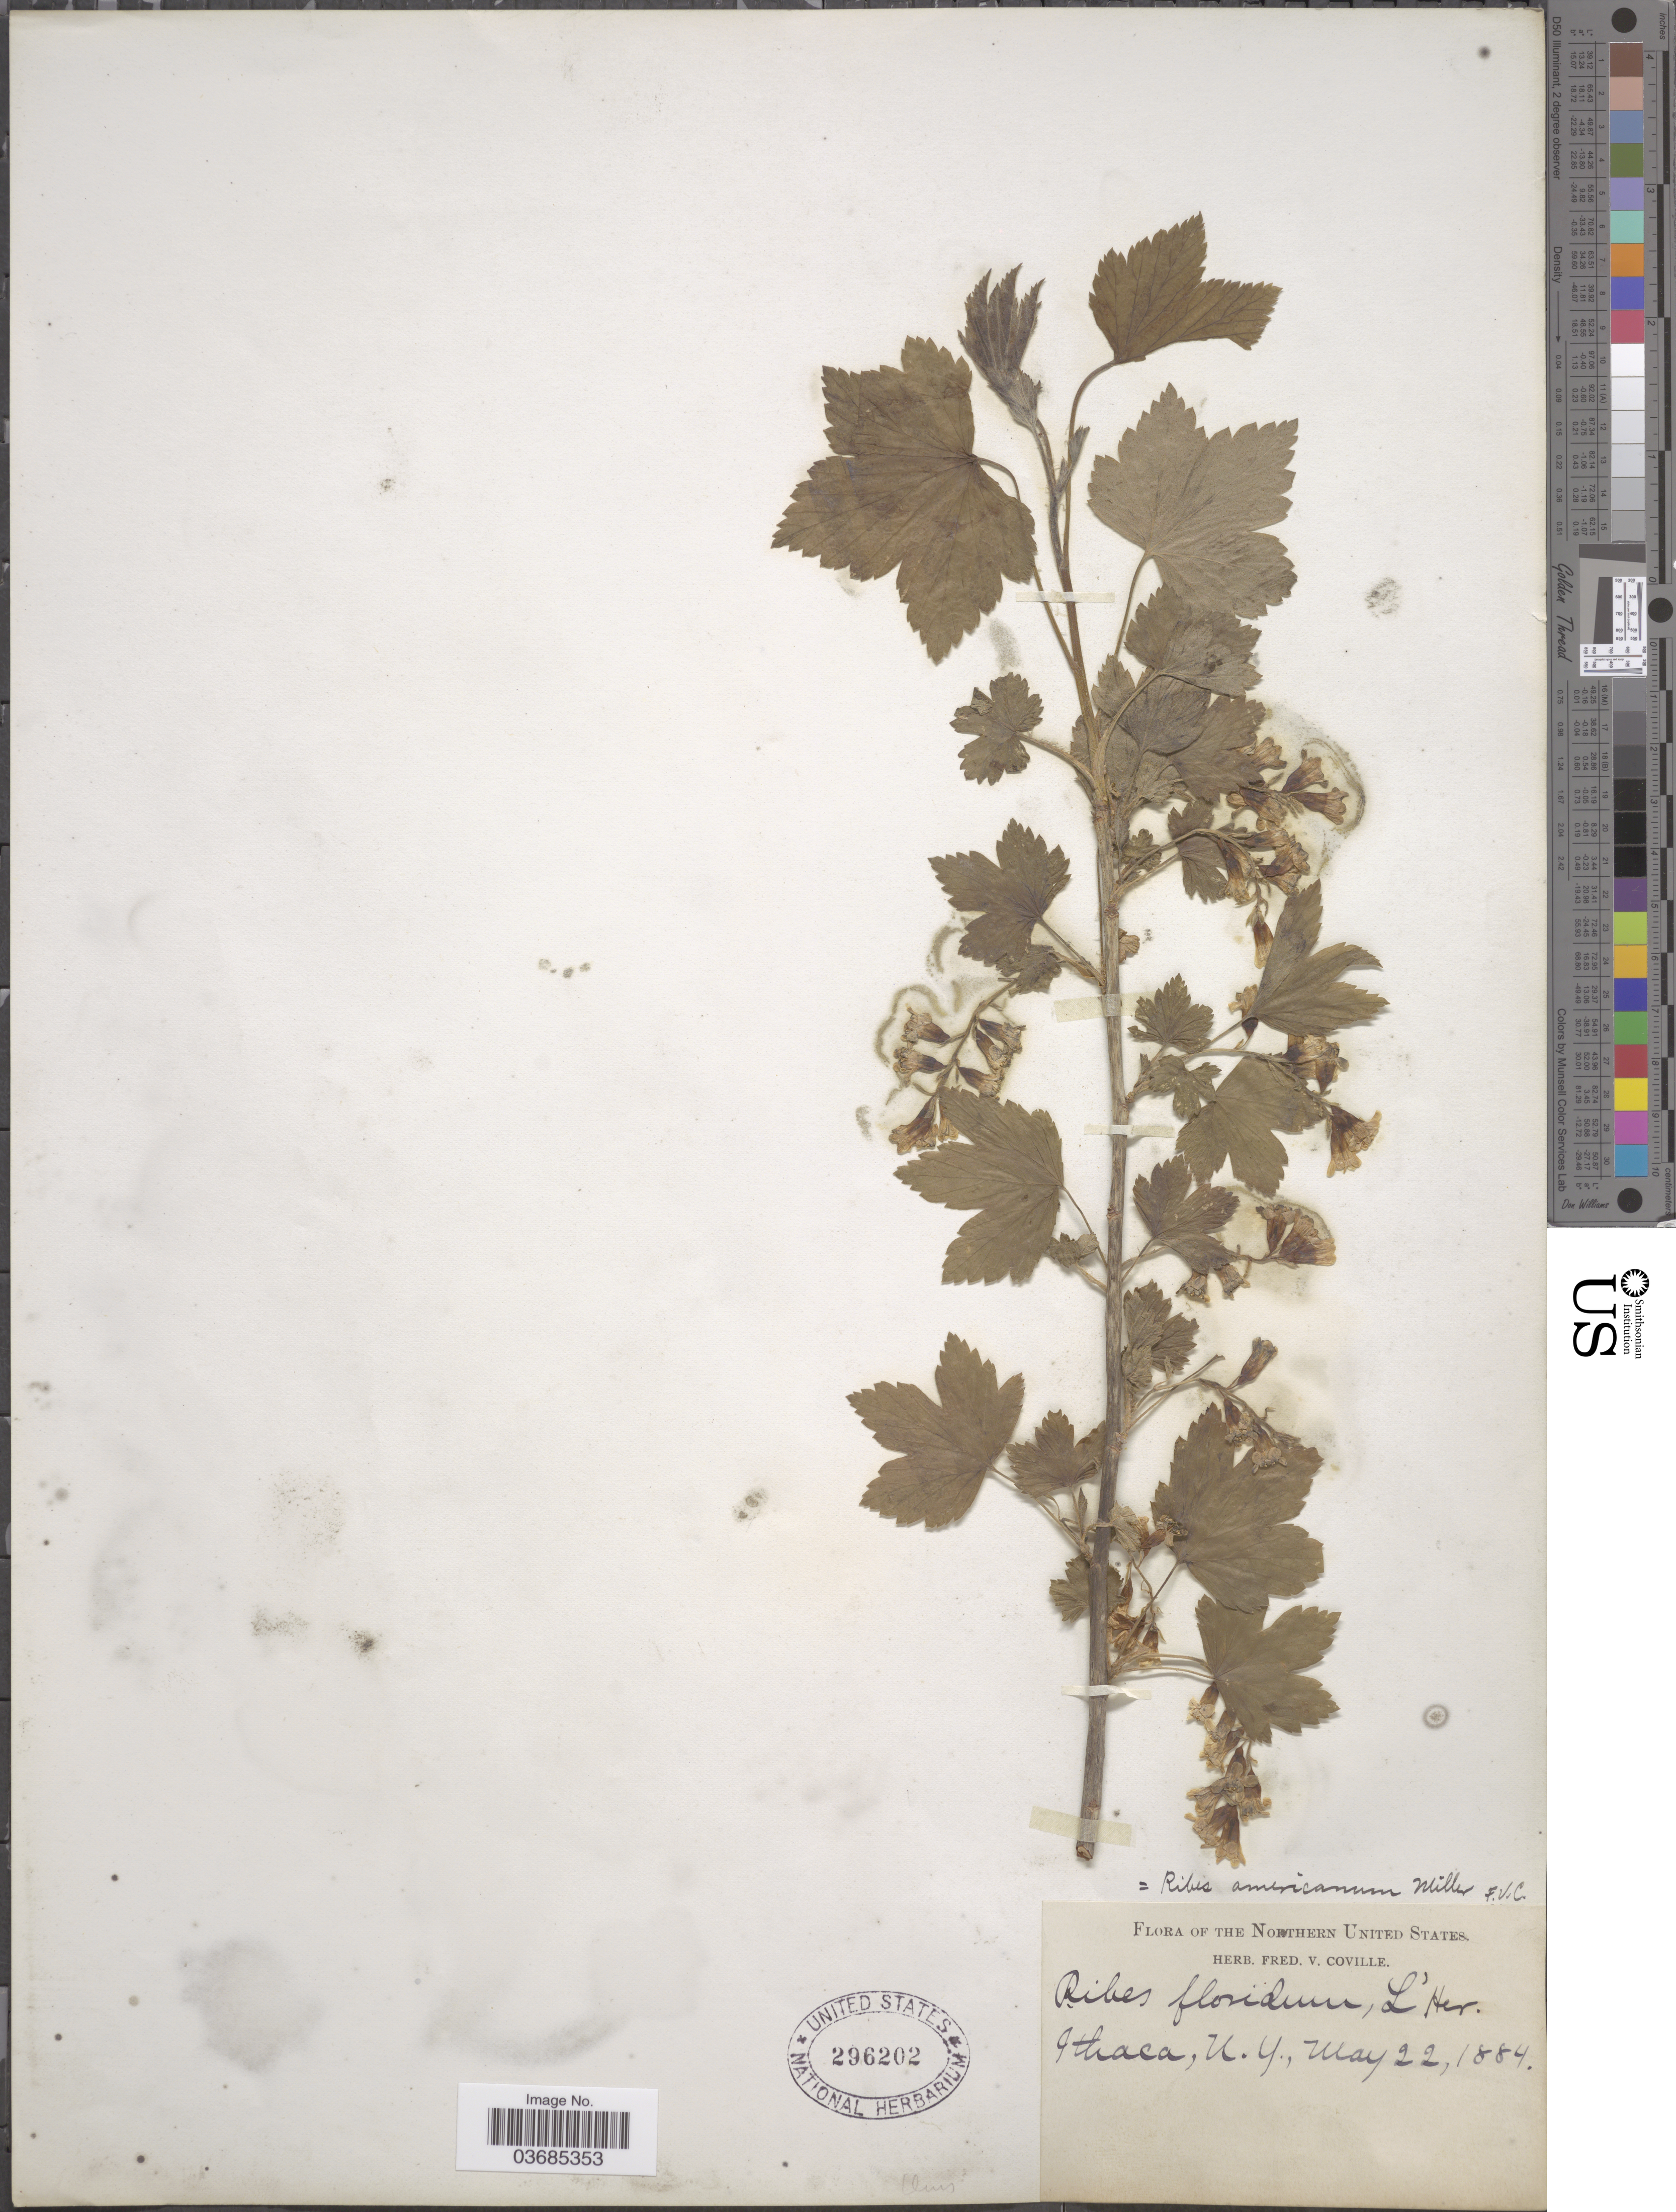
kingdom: Plantae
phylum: Tracheophyta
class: Magnoliopsida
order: Saxifragales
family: Grossulariaceae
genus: Ribes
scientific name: Ribes americanum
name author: Mill.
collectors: ex herb. Fred. V. Coville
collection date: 1884-05-22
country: United States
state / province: New York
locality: Northern United States. Ithaca.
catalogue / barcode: US 296202